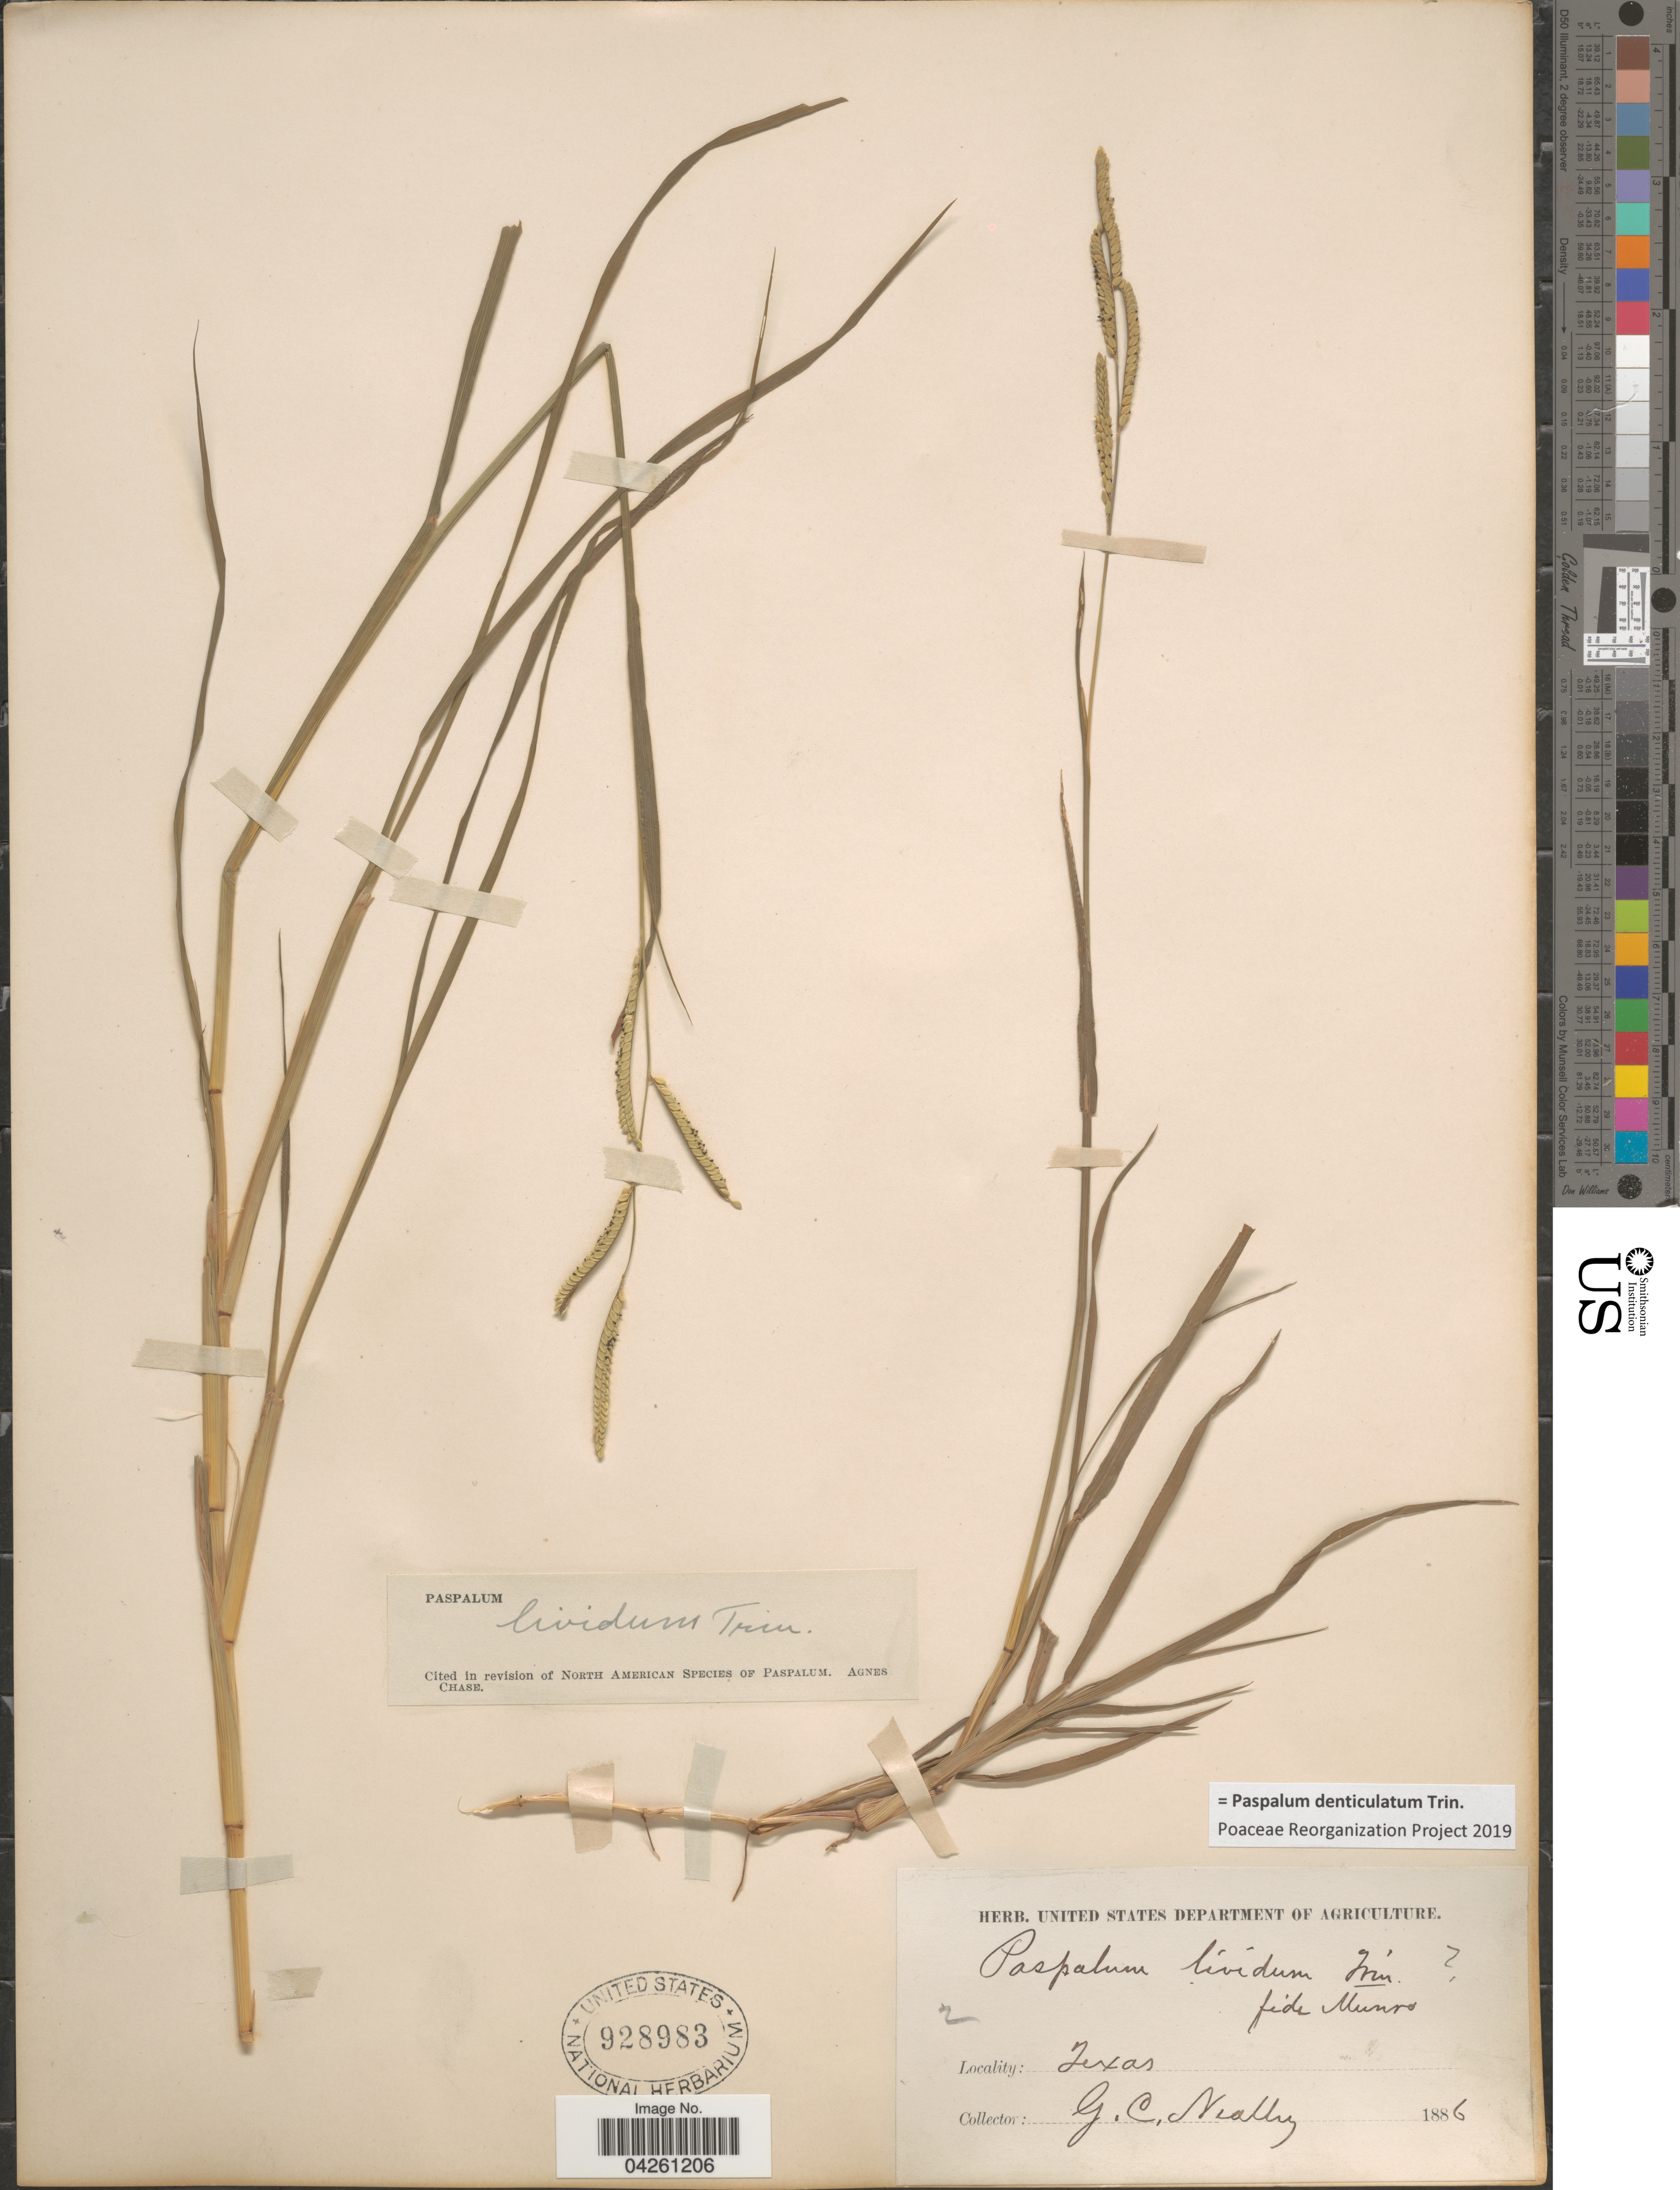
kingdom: Plantae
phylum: Tracheophyta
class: Liliopsida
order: Poales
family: Poaceae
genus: Paspalum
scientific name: Paspalum denticulatum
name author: Trin.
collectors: G. C. Nealley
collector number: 2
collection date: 1886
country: United States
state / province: Texas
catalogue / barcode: US 928983